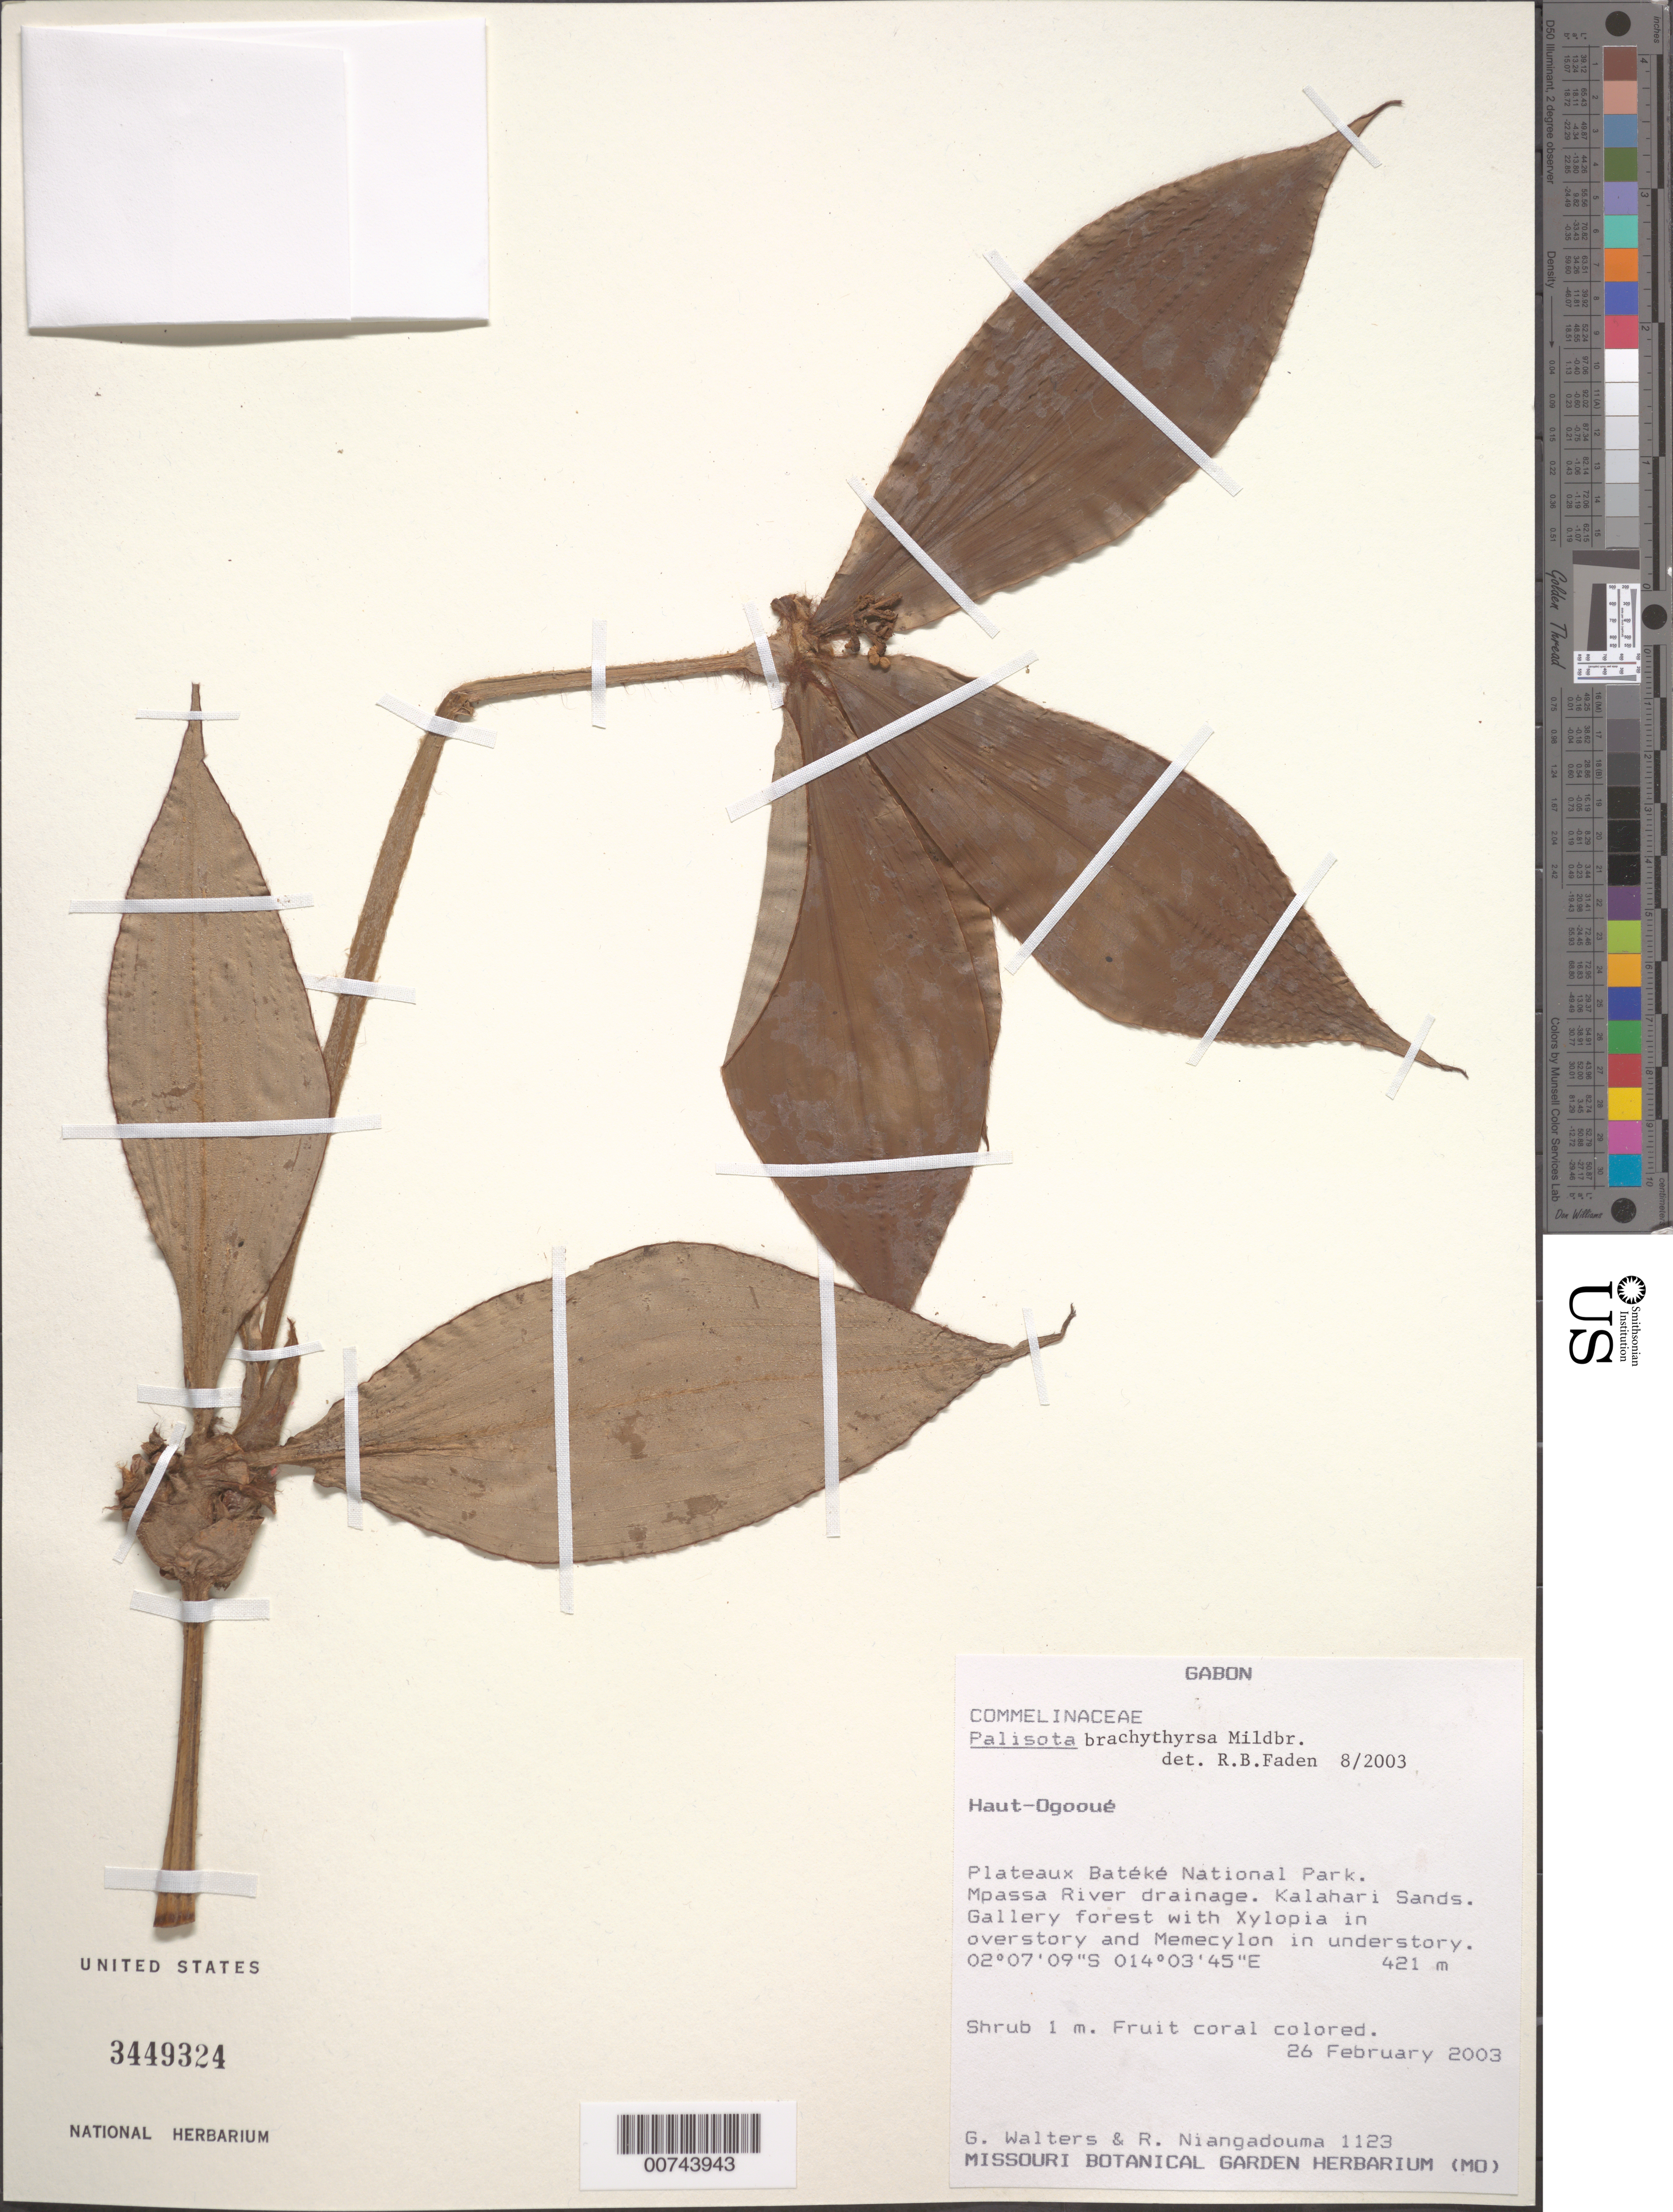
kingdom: Plantae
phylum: Tracheophyta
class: Liliopsida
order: Commelinales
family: Commelinaceae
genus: Palisota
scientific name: Palisota brachythyrsa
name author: Mildbr.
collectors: G. Walters & R. Niangadouma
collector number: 1123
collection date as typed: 26 Feb 2003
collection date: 2003-02-26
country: Gabon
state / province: Haut-Ogooue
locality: Plateaux Bateke National Park, Mpassa River drainage.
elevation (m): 421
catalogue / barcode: US 3449324